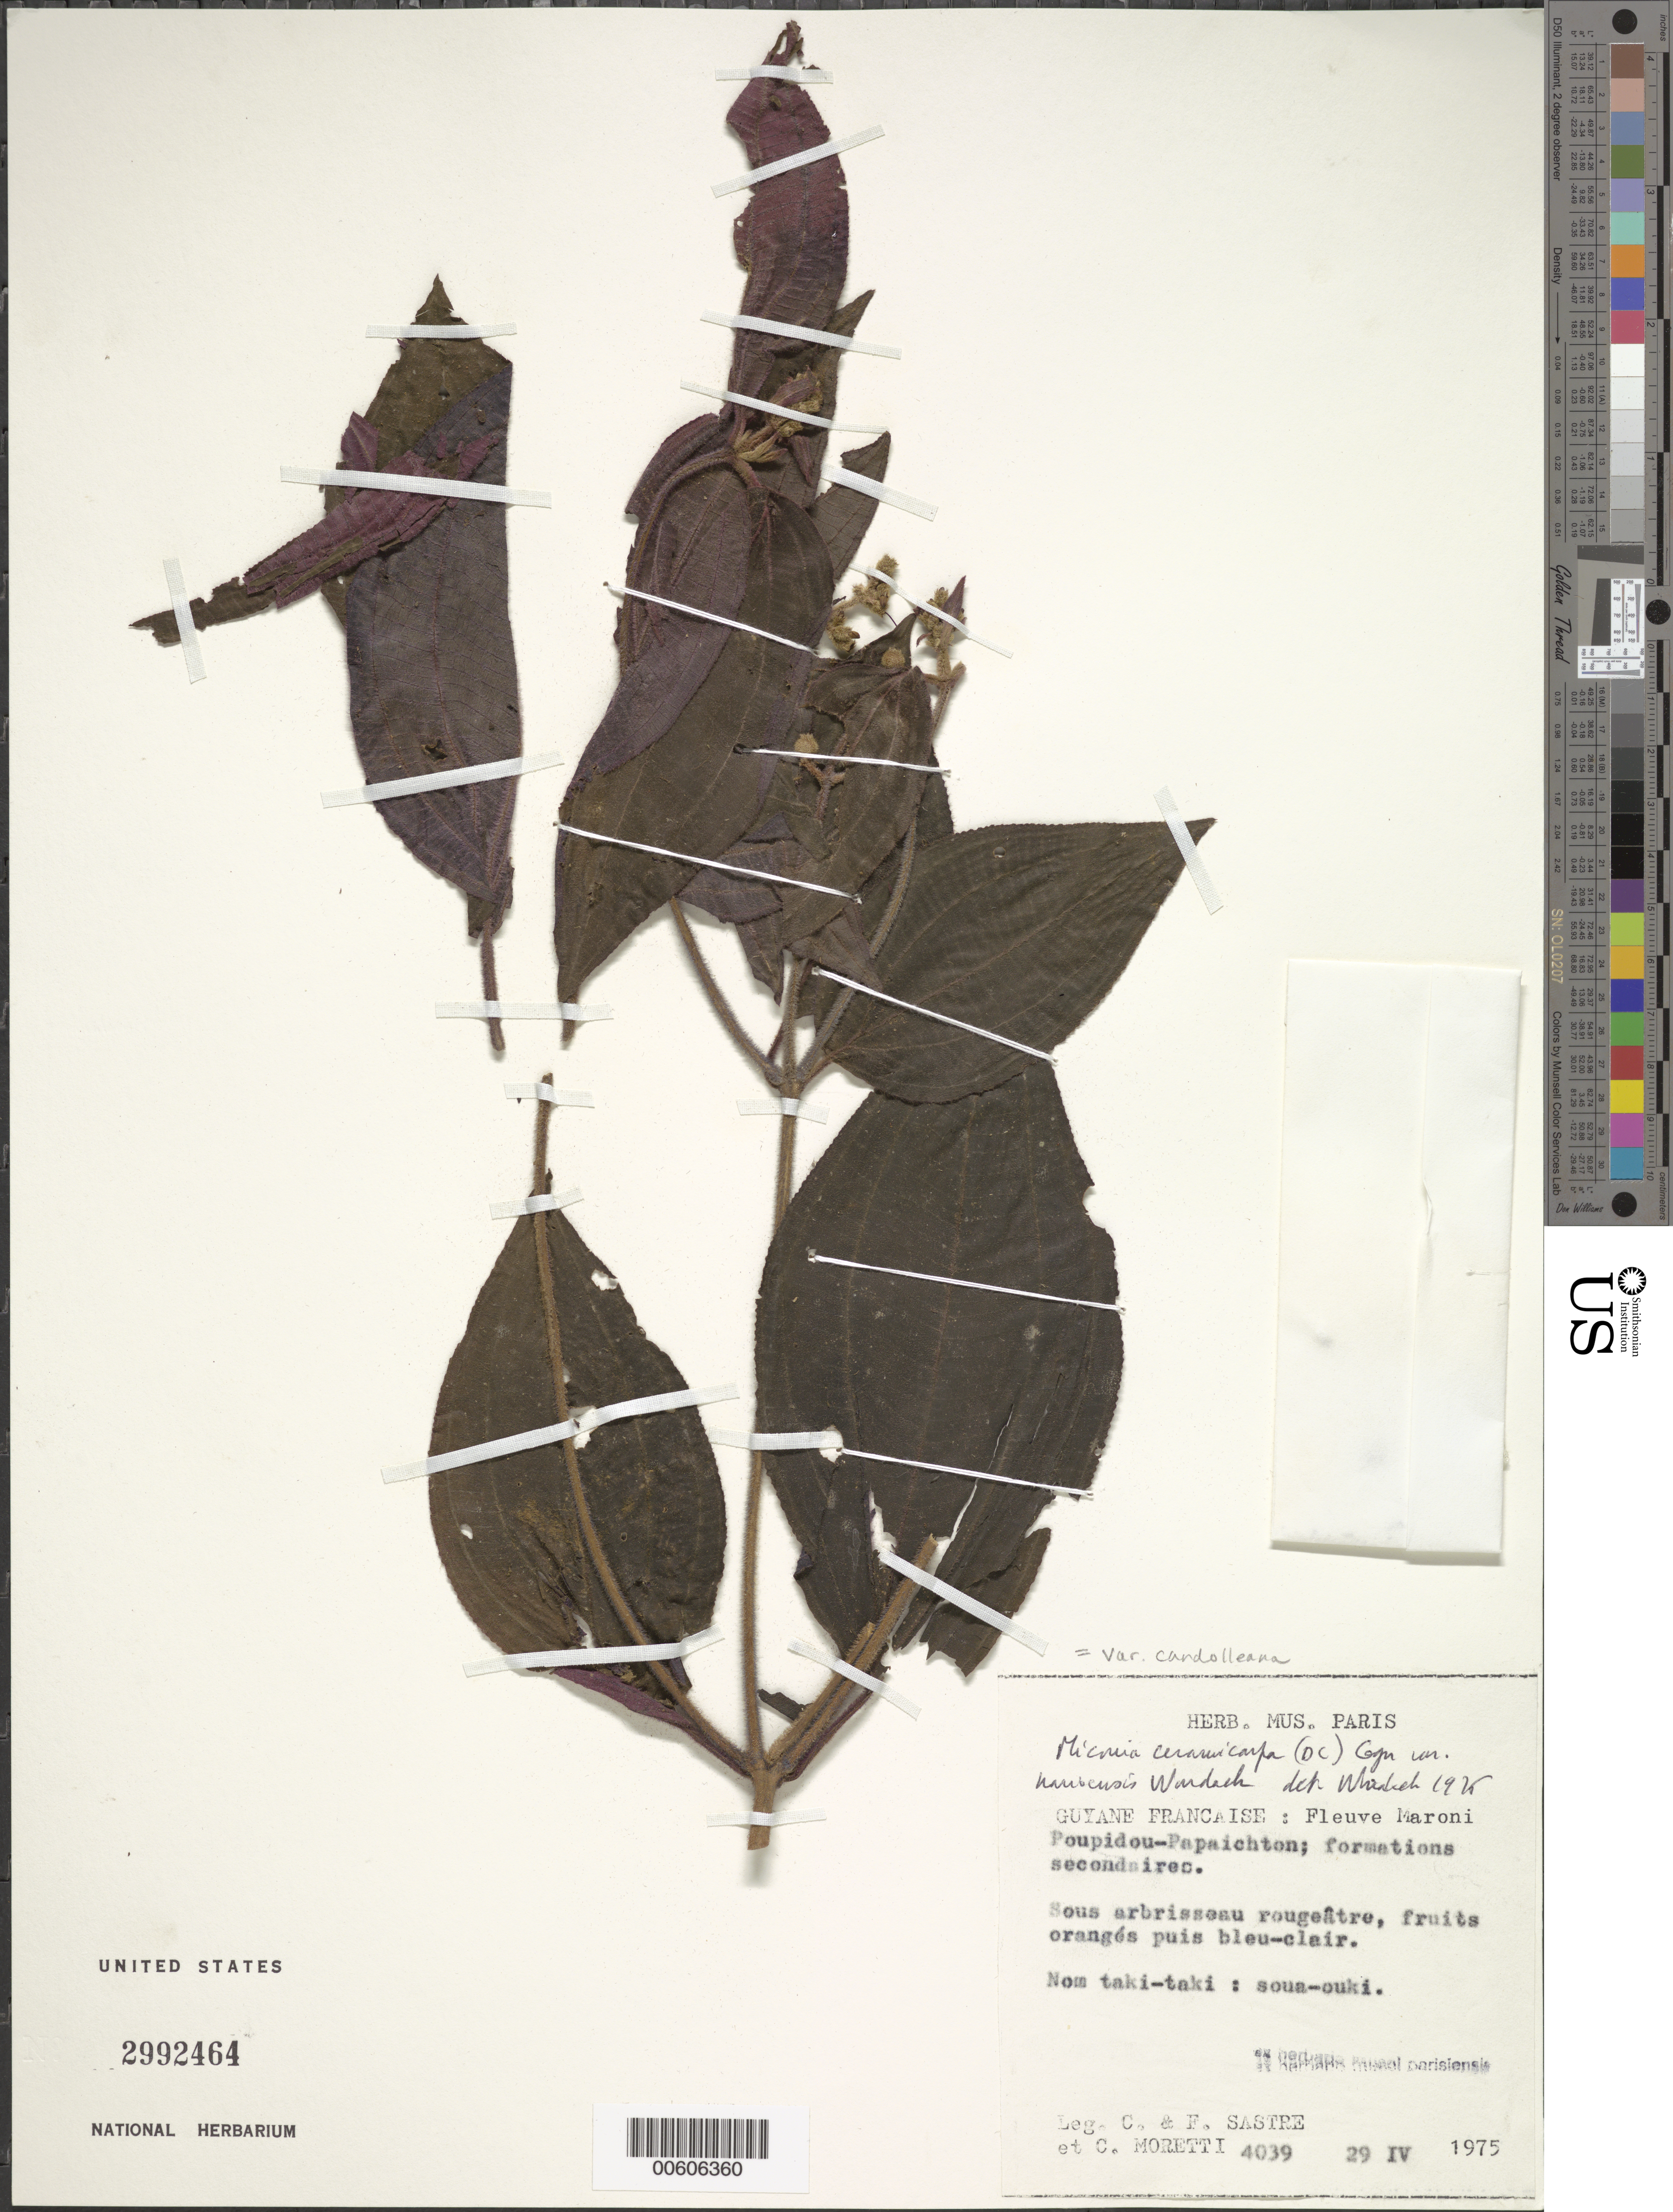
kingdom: Plantae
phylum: Tracheophyta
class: Magnoliopsida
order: Myrtales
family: Melastomataceae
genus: Miconia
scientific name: Miconia ceramicarpa var. candolleana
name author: Cogn.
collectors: C. H. L. Sastre, F. Sastre & C. Moretti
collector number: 4039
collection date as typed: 29-Apr-75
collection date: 1975-04-29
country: French Guiana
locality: Maroni R., Pompidou-Papaichton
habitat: Formations secondaires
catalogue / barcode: US 2992464